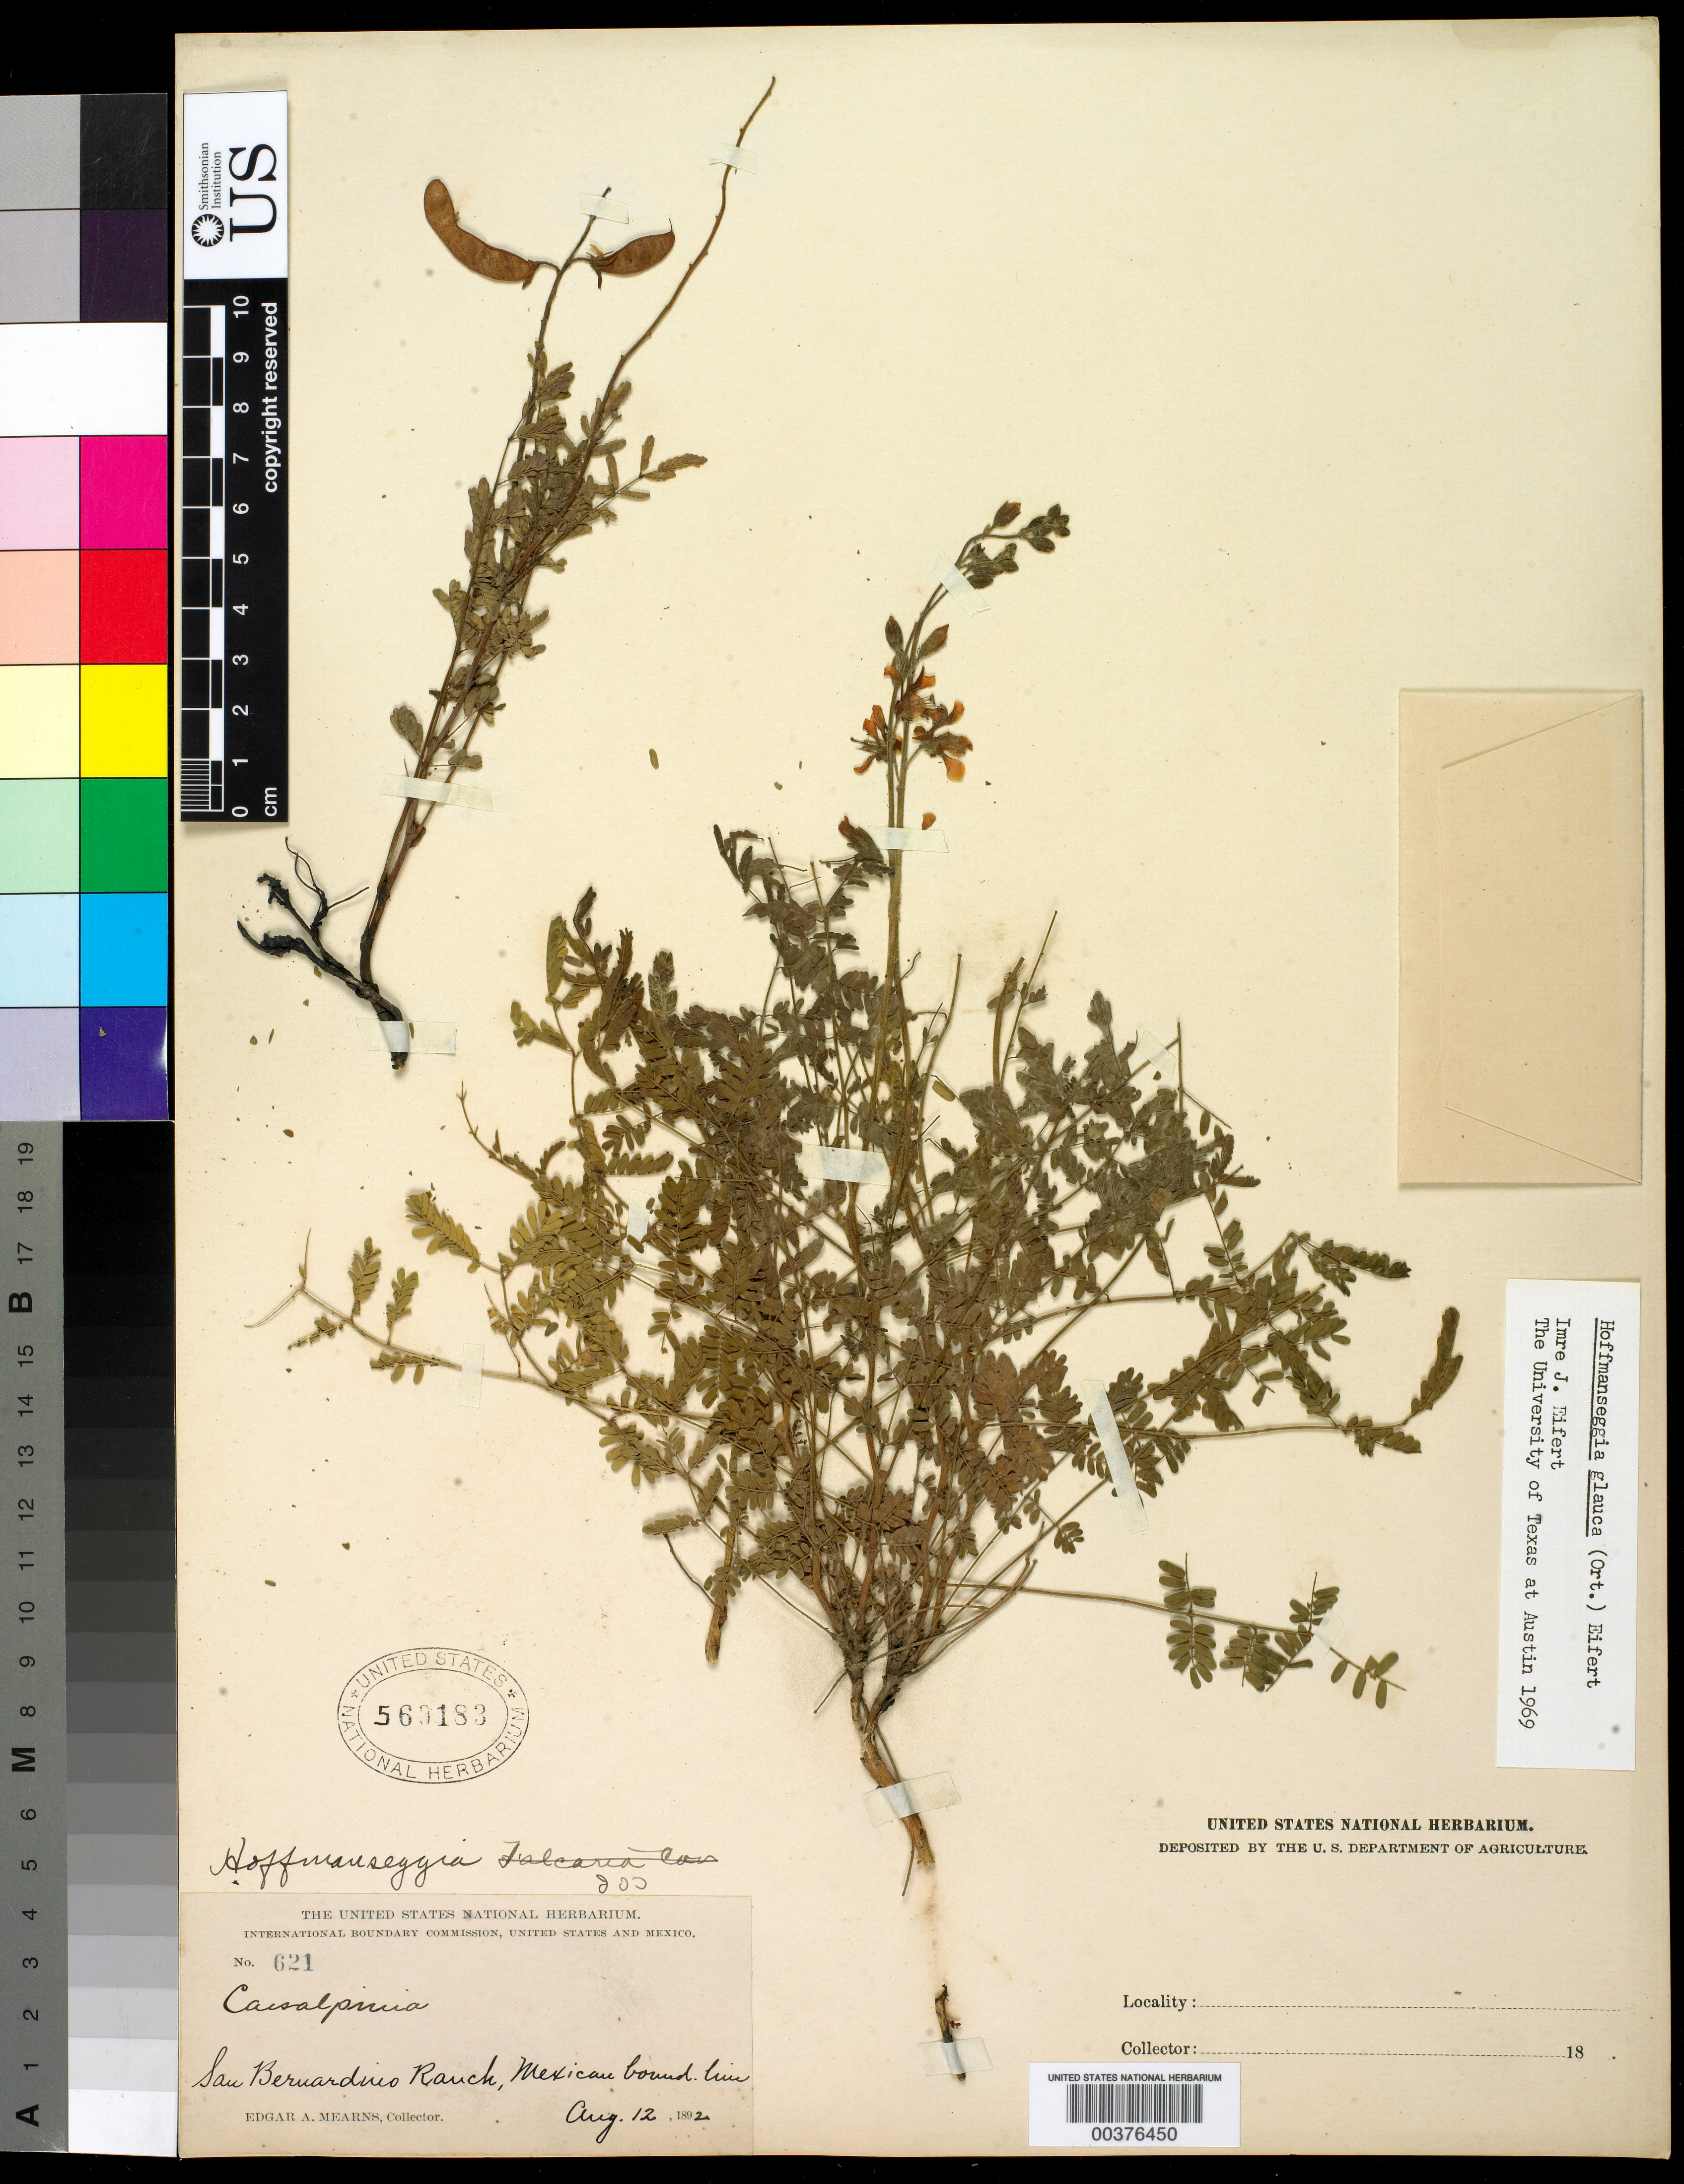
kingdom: Plantae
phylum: Tracheophyta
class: Magnoliopsida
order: Fabales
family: Fabaceae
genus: Hoffmannseggia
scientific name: Hoffmannseggia glauca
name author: (Ortega) Eifert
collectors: E. A. Mearns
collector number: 621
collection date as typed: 12 Aug 1892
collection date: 1892-08-12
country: United States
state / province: Texas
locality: San bernardino ranch, mexican boundary line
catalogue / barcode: US 560183